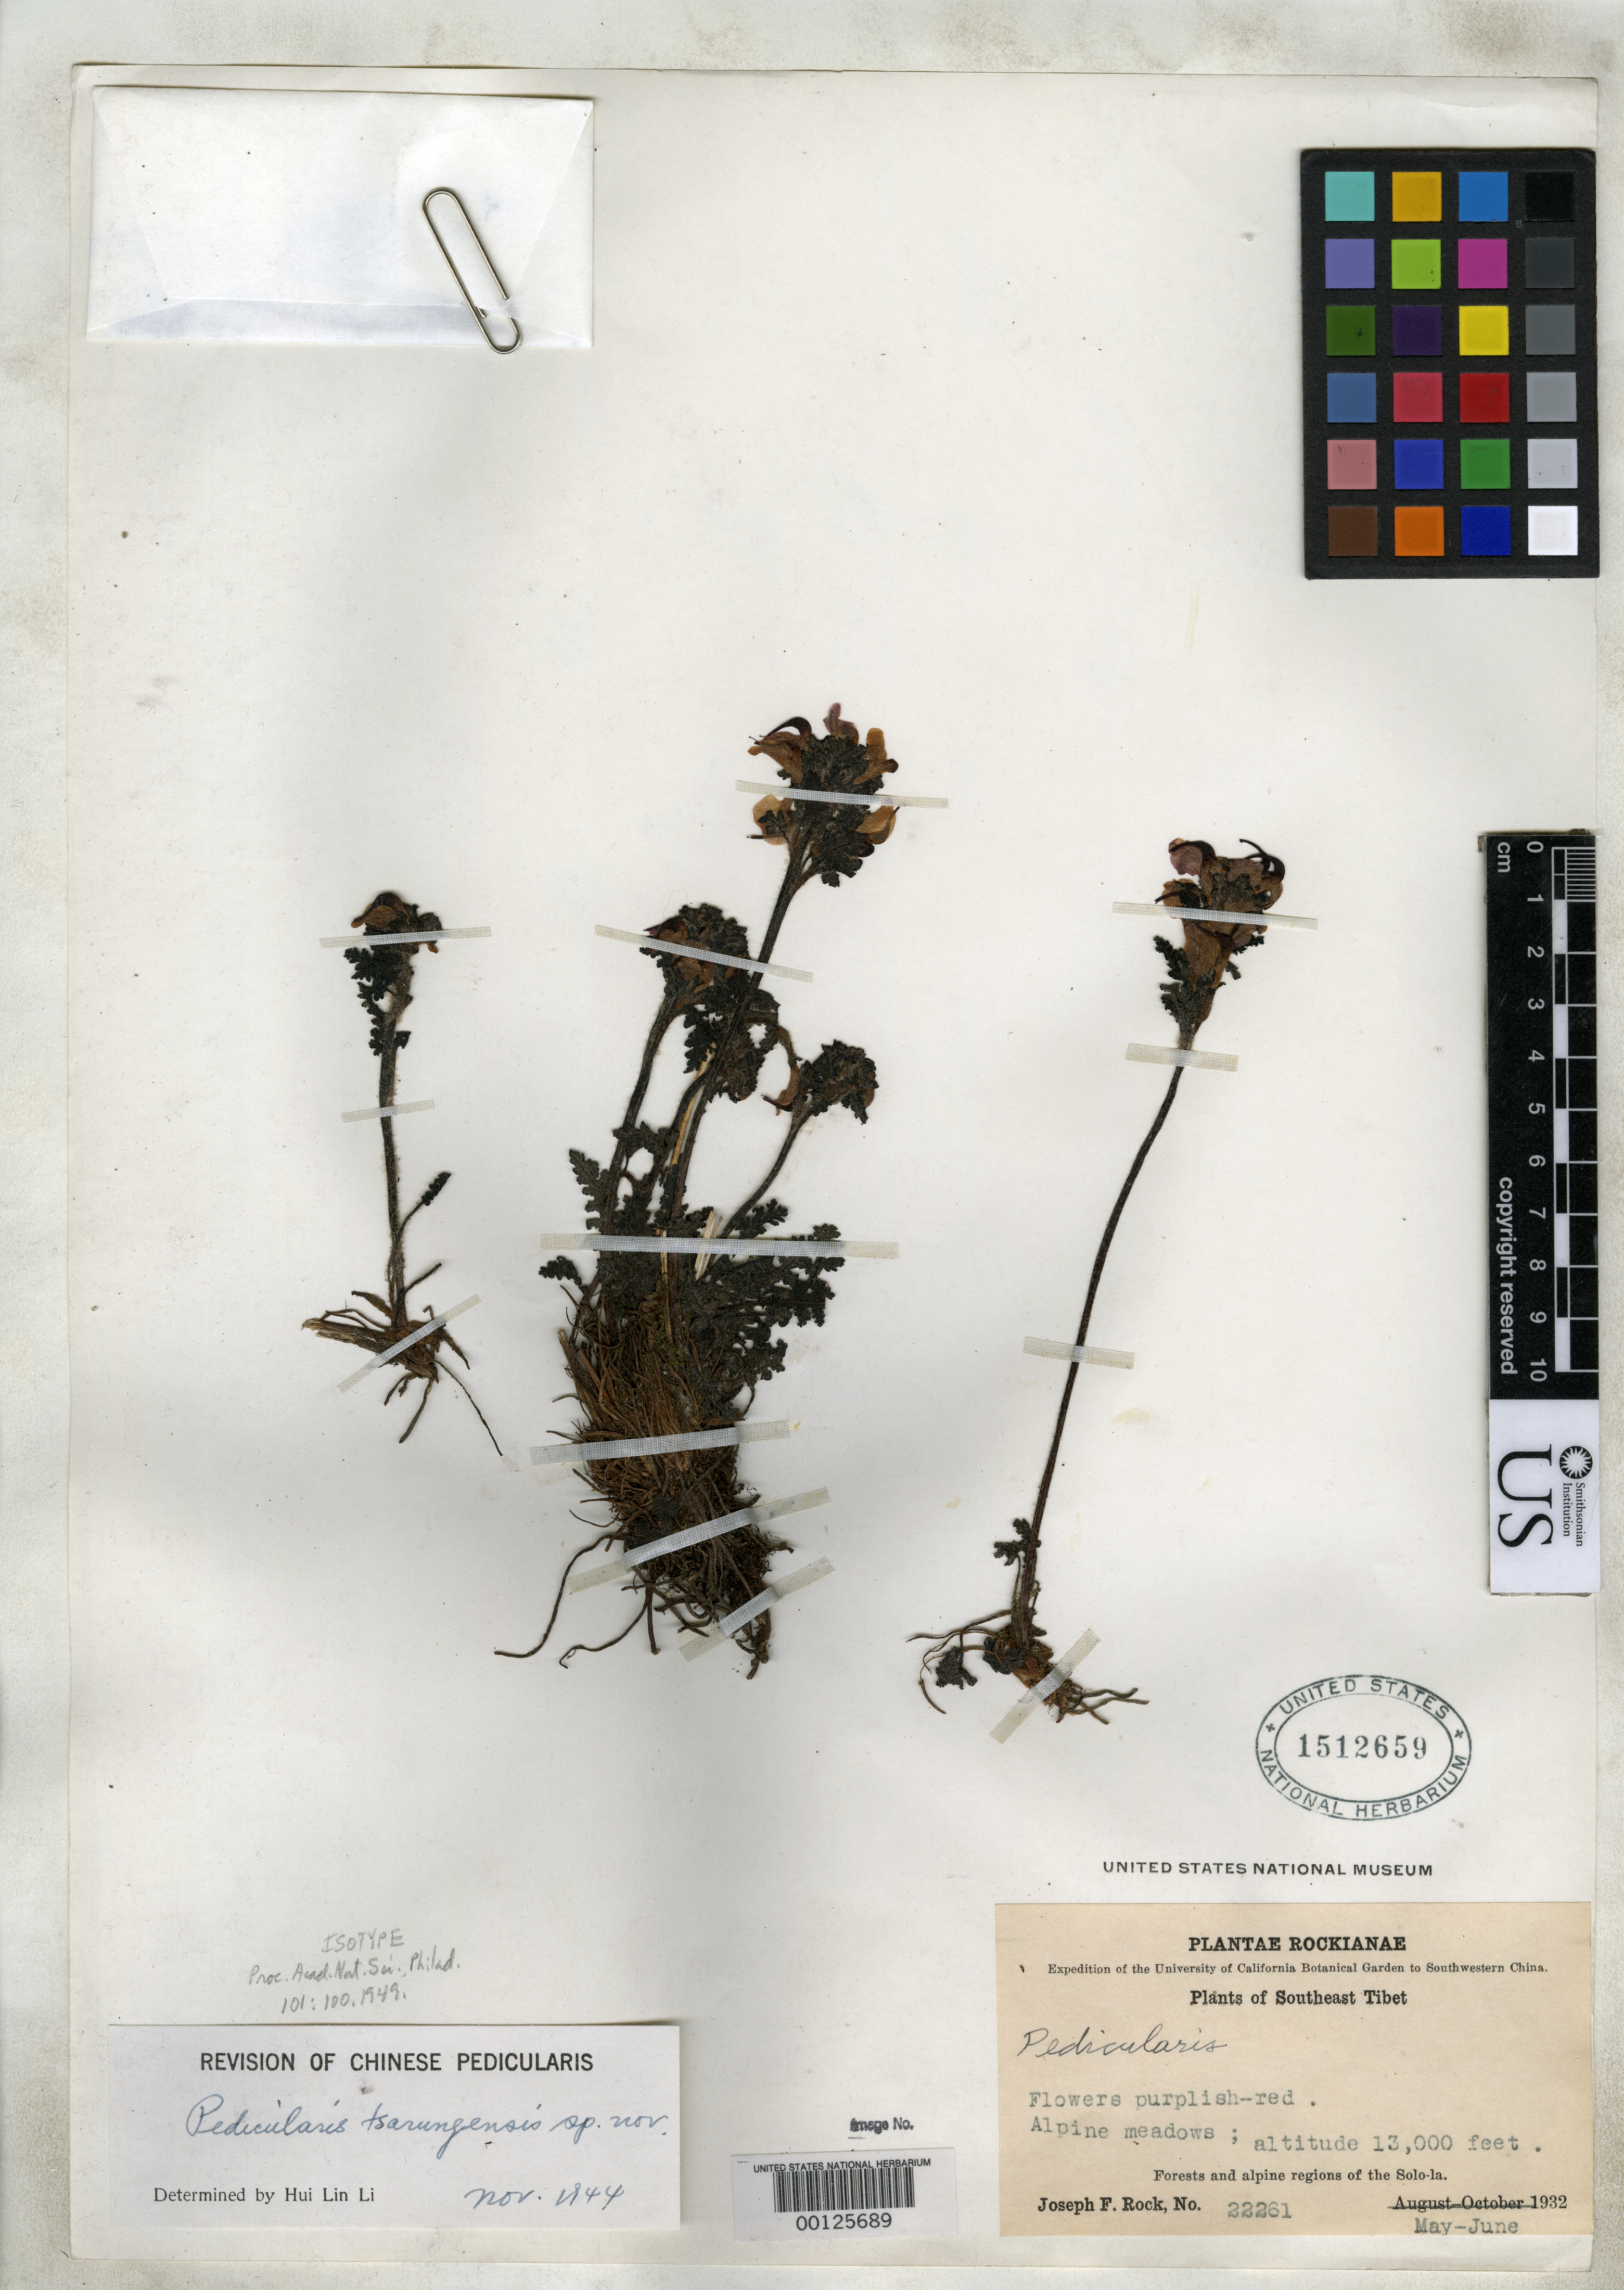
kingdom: Plantae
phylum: Tracheophyta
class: Magnoliopsida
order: Lamiales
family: Orobanchaceae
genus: Pedicularis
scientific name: Pedicularis tsarungensis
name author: H.L. Li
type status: Isotype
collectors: J. F. Rock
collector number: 22261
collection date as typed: May 1932 to -- Jun 1932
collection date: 1932-05/1932-06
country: China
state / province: Xizang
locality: Solo-la.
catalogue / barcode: US 1512659